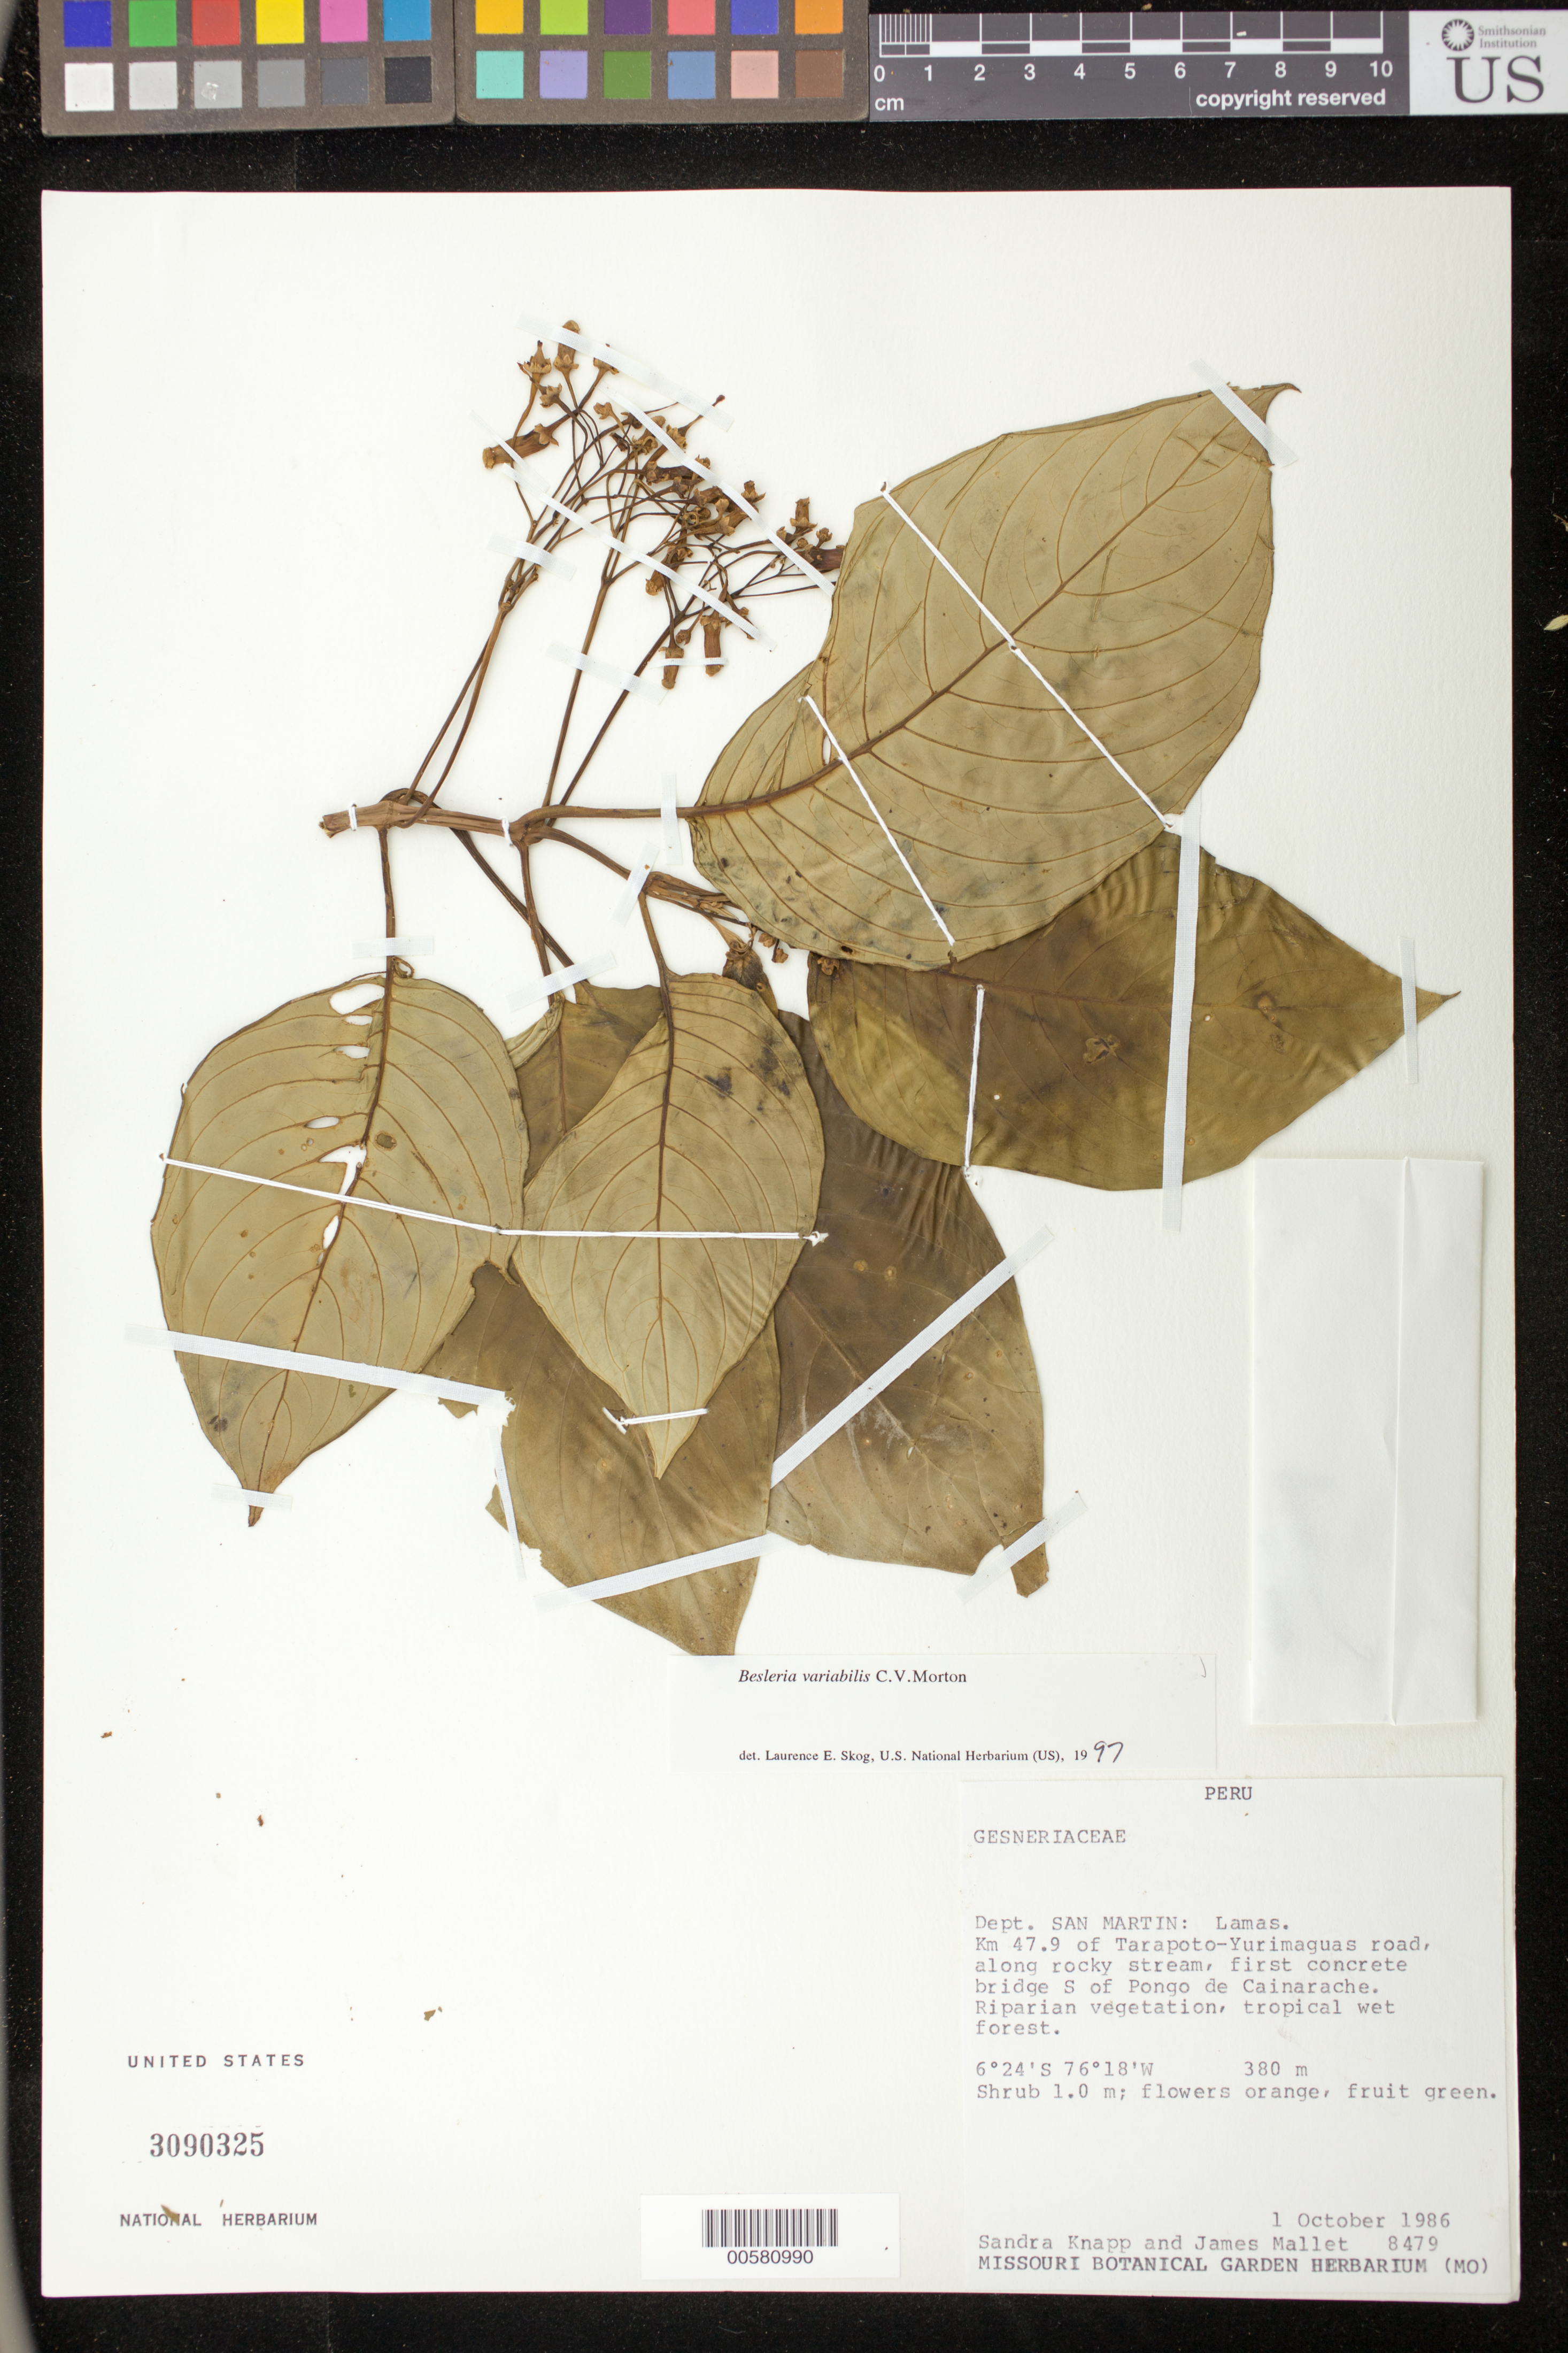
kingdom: Plantae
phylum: Tracheophyta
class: Magnoliopsida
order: Lamiales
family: Gesneriaceae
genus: Besleria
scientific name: Besleria variabilis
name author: C.V. Morton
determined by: Skog, Laurence E.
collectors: S. Knapp & J. Mallet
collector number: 8479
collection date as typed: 01 Oct 1986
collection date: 1986-10-01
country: Peru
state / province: San Martín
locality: Lamas; Km 47.9 of Tarapoto - Yurimaguas road, first concrete bridge S of Pongo de Cainarache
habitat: Riparian vegetation, tropical wet forest; along rocky stream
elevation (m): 380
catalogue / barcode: US 3090325